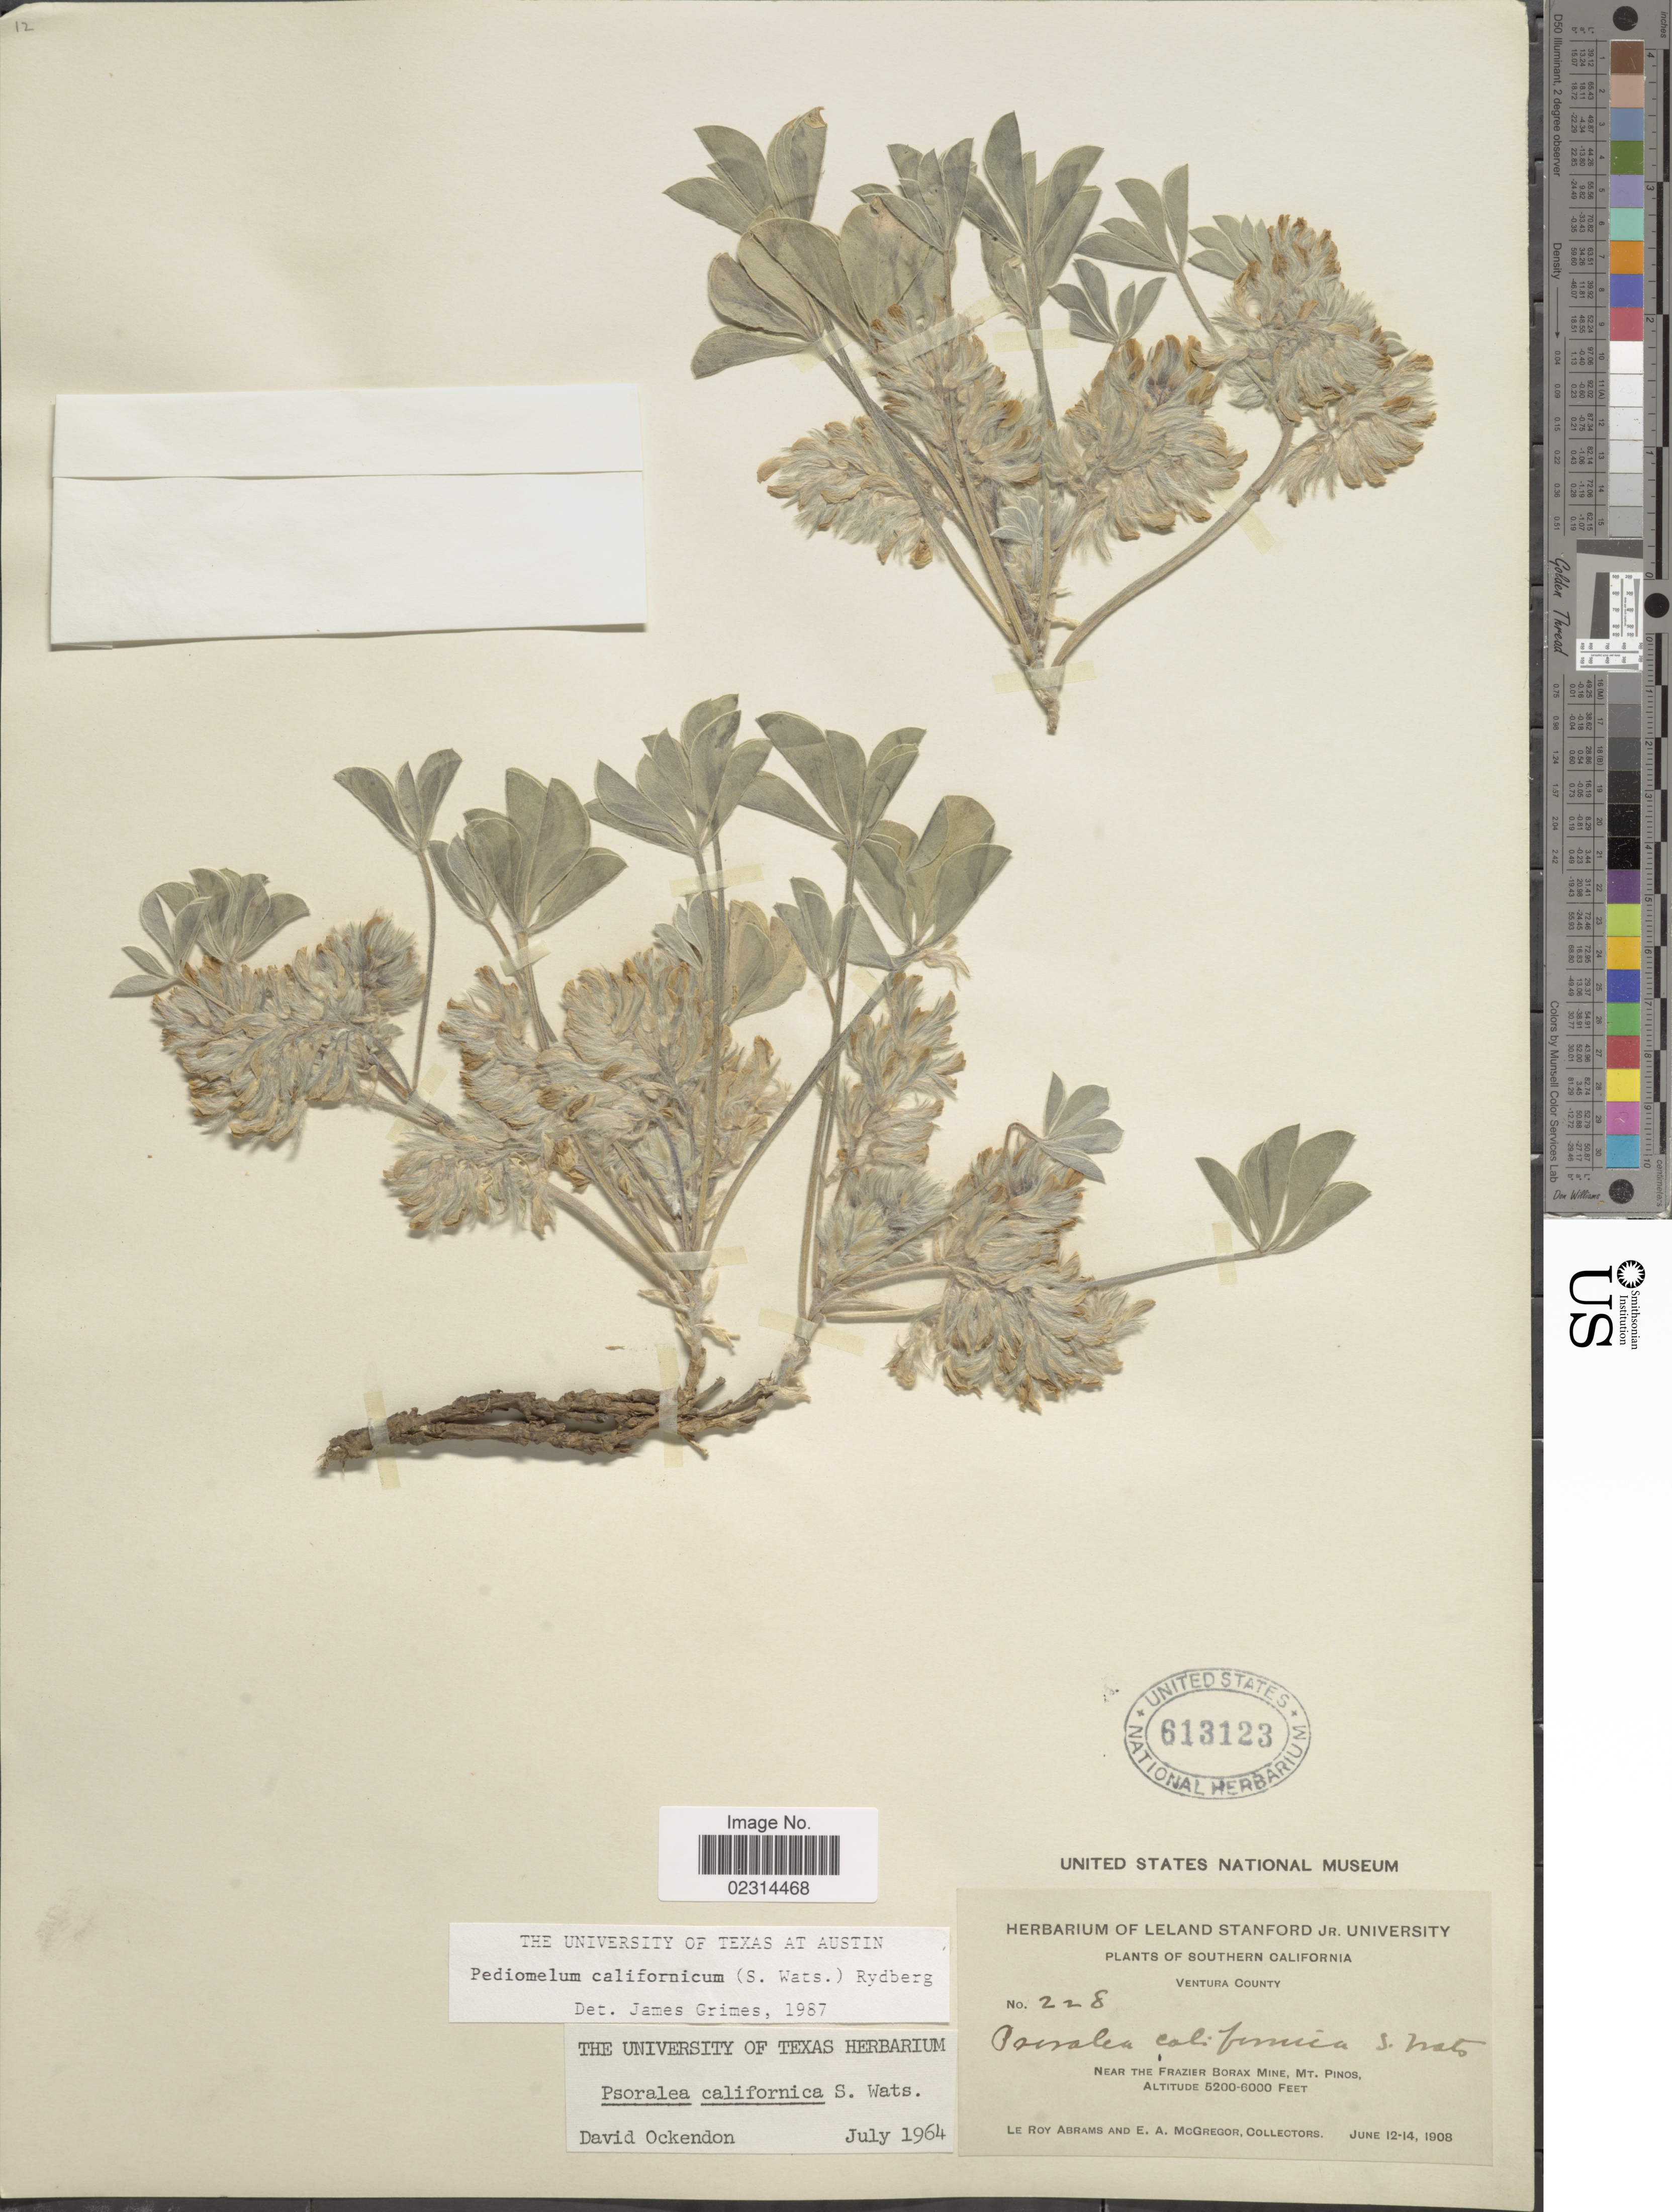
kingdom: Plantae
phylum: Tracheophyta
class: Magnoliopsida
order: Fabales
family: Fabaceae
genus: Pediomelum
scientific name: Pediomelum californicum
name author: (S. Watson) Rydb.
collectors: L. Abrams & E. A. McGregor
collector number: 228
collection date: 1908-06-12/1908-06-14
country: United States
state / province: California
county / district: Ventura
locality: Southern California. Ventura County. Near the Frazier Borax Mine, Mt. Pinos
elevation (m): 1585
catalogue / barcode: US 613123